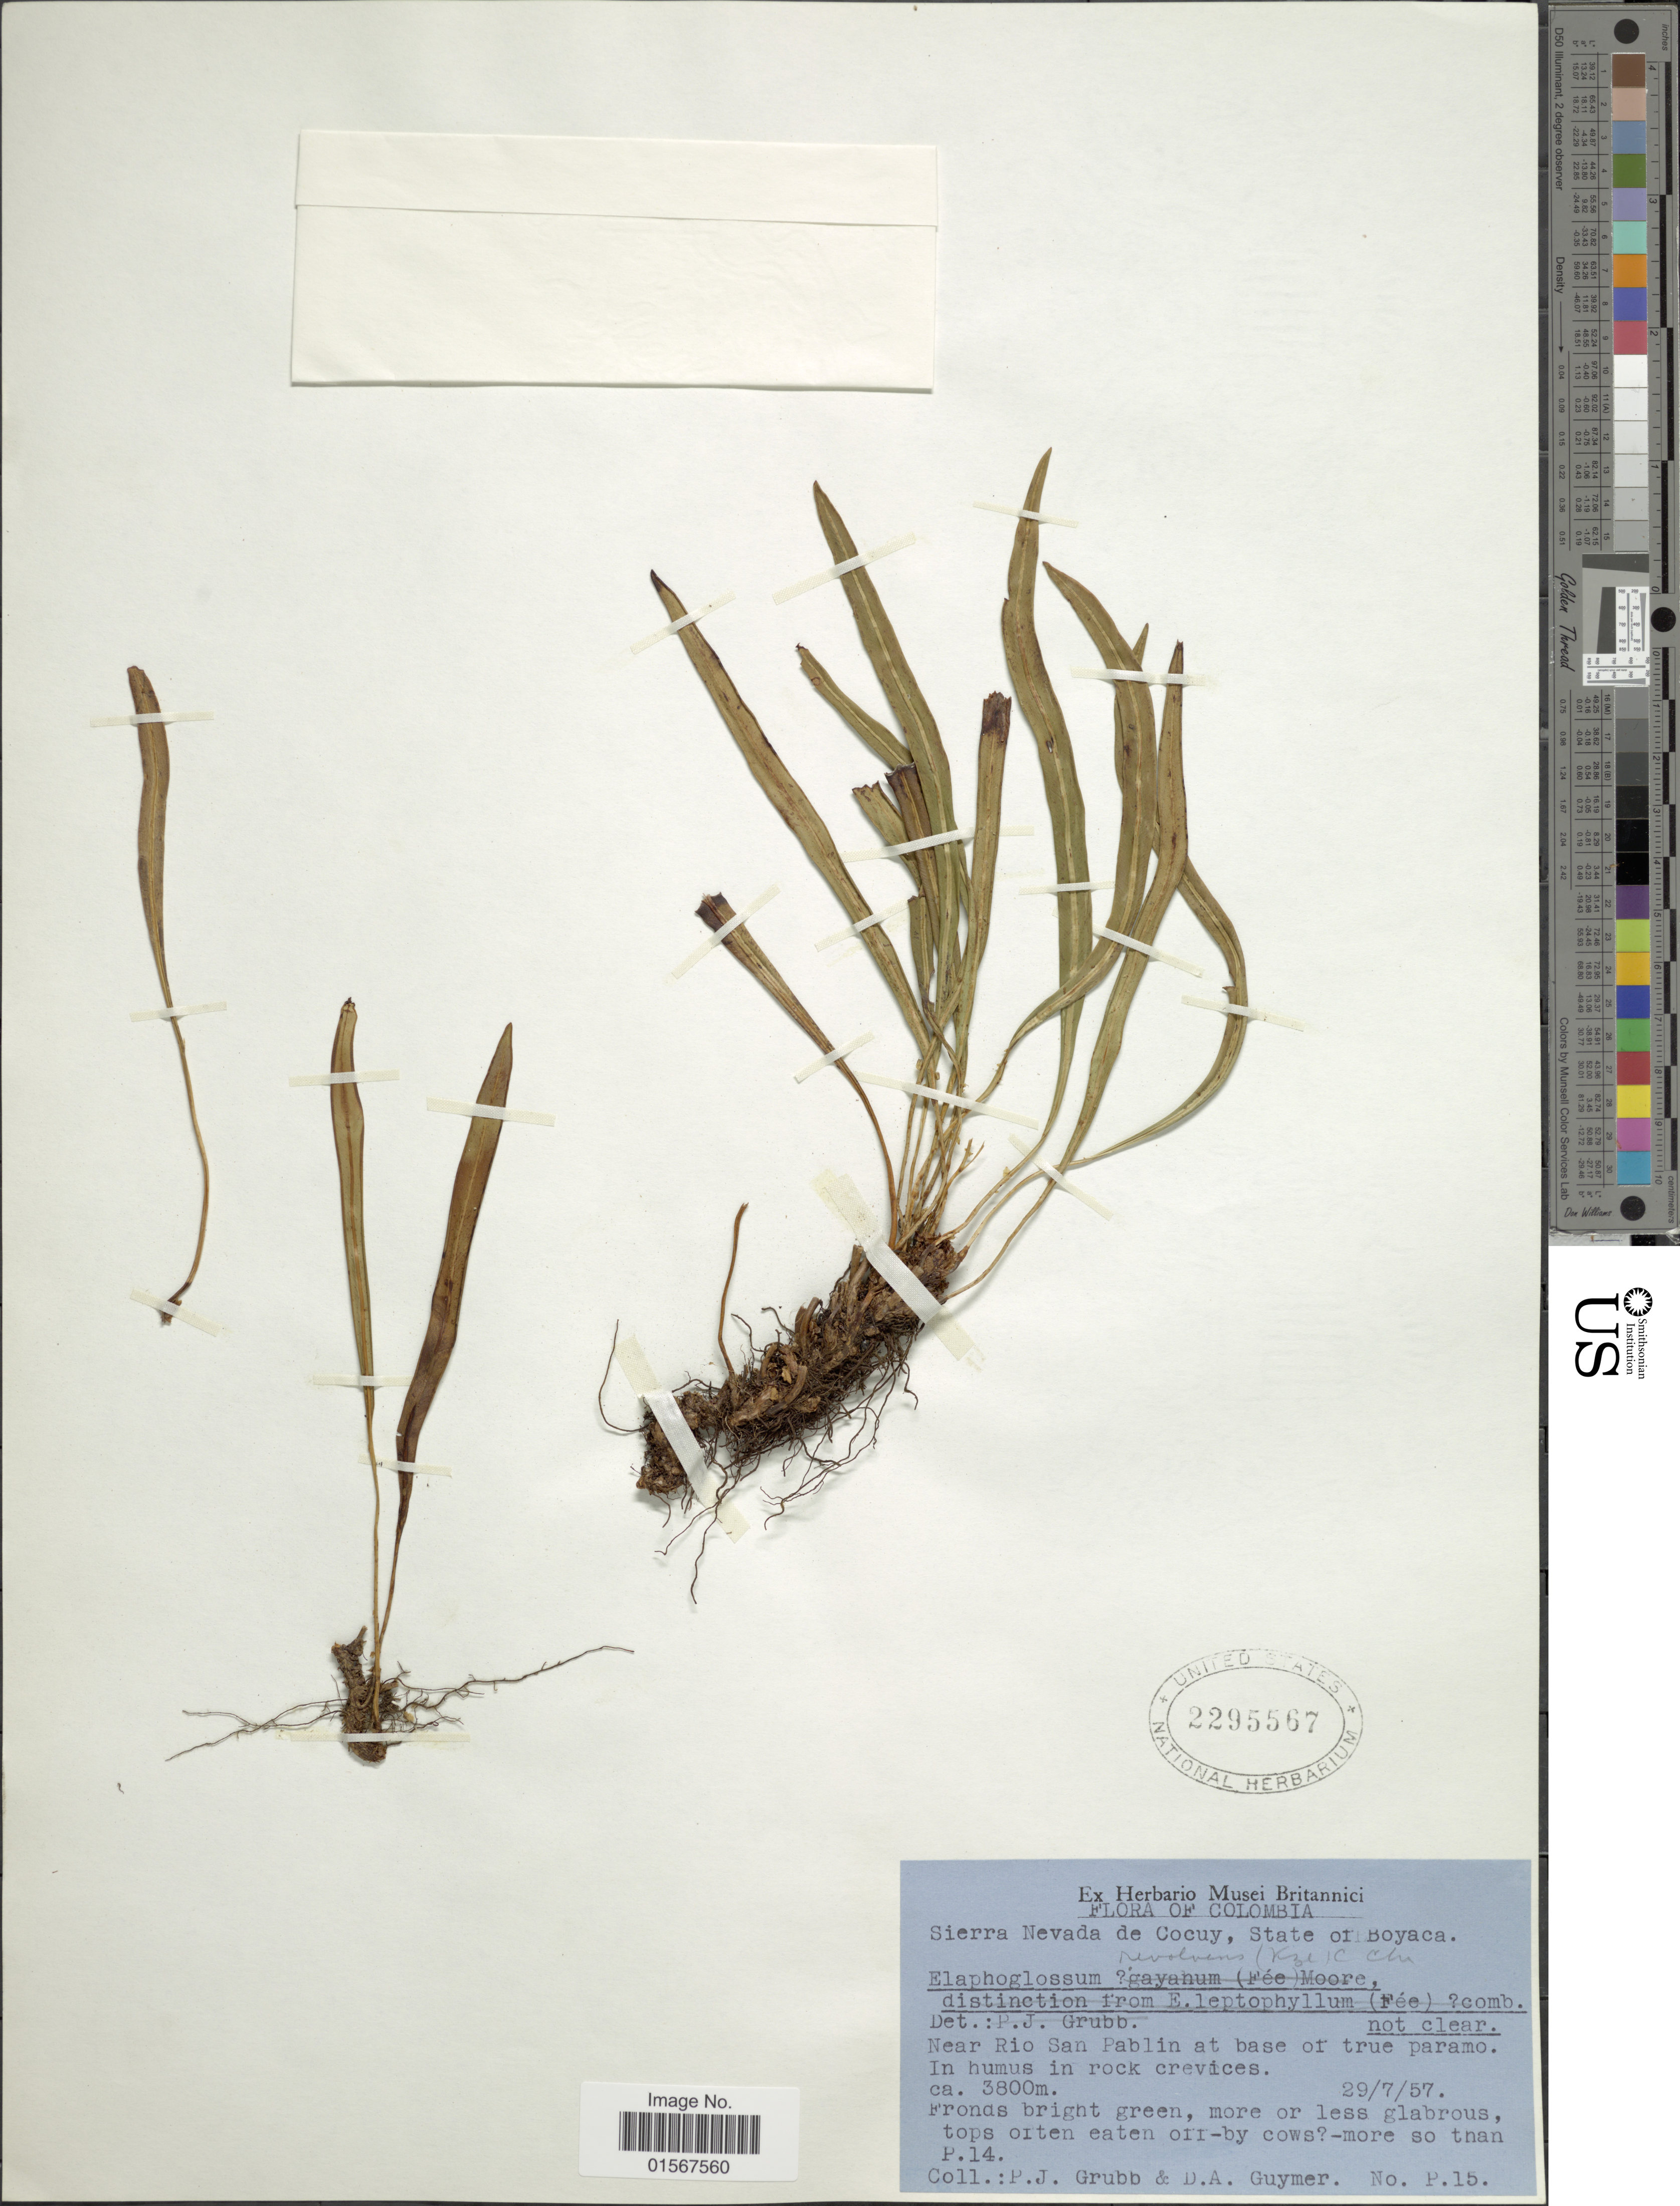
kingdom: Plantae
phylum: Tracheophyta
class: Polypodiopsida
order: Polypodiales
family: Dryopteridaceae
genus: Elaphoglossum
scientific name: Elaphoglossum revolvens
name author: (Fée) C. Chr.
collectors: P. J. Grubb & D. Guymer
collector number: P15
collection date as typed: Transcribed d/m/y: 29/7/57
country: Colombia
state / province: Boyacá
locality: Colombia, Sierra Nevada de Cocuy, State of Boyaca, near Rio San Pablin at base of true paramo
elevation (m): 3800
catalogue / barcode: US 2295567